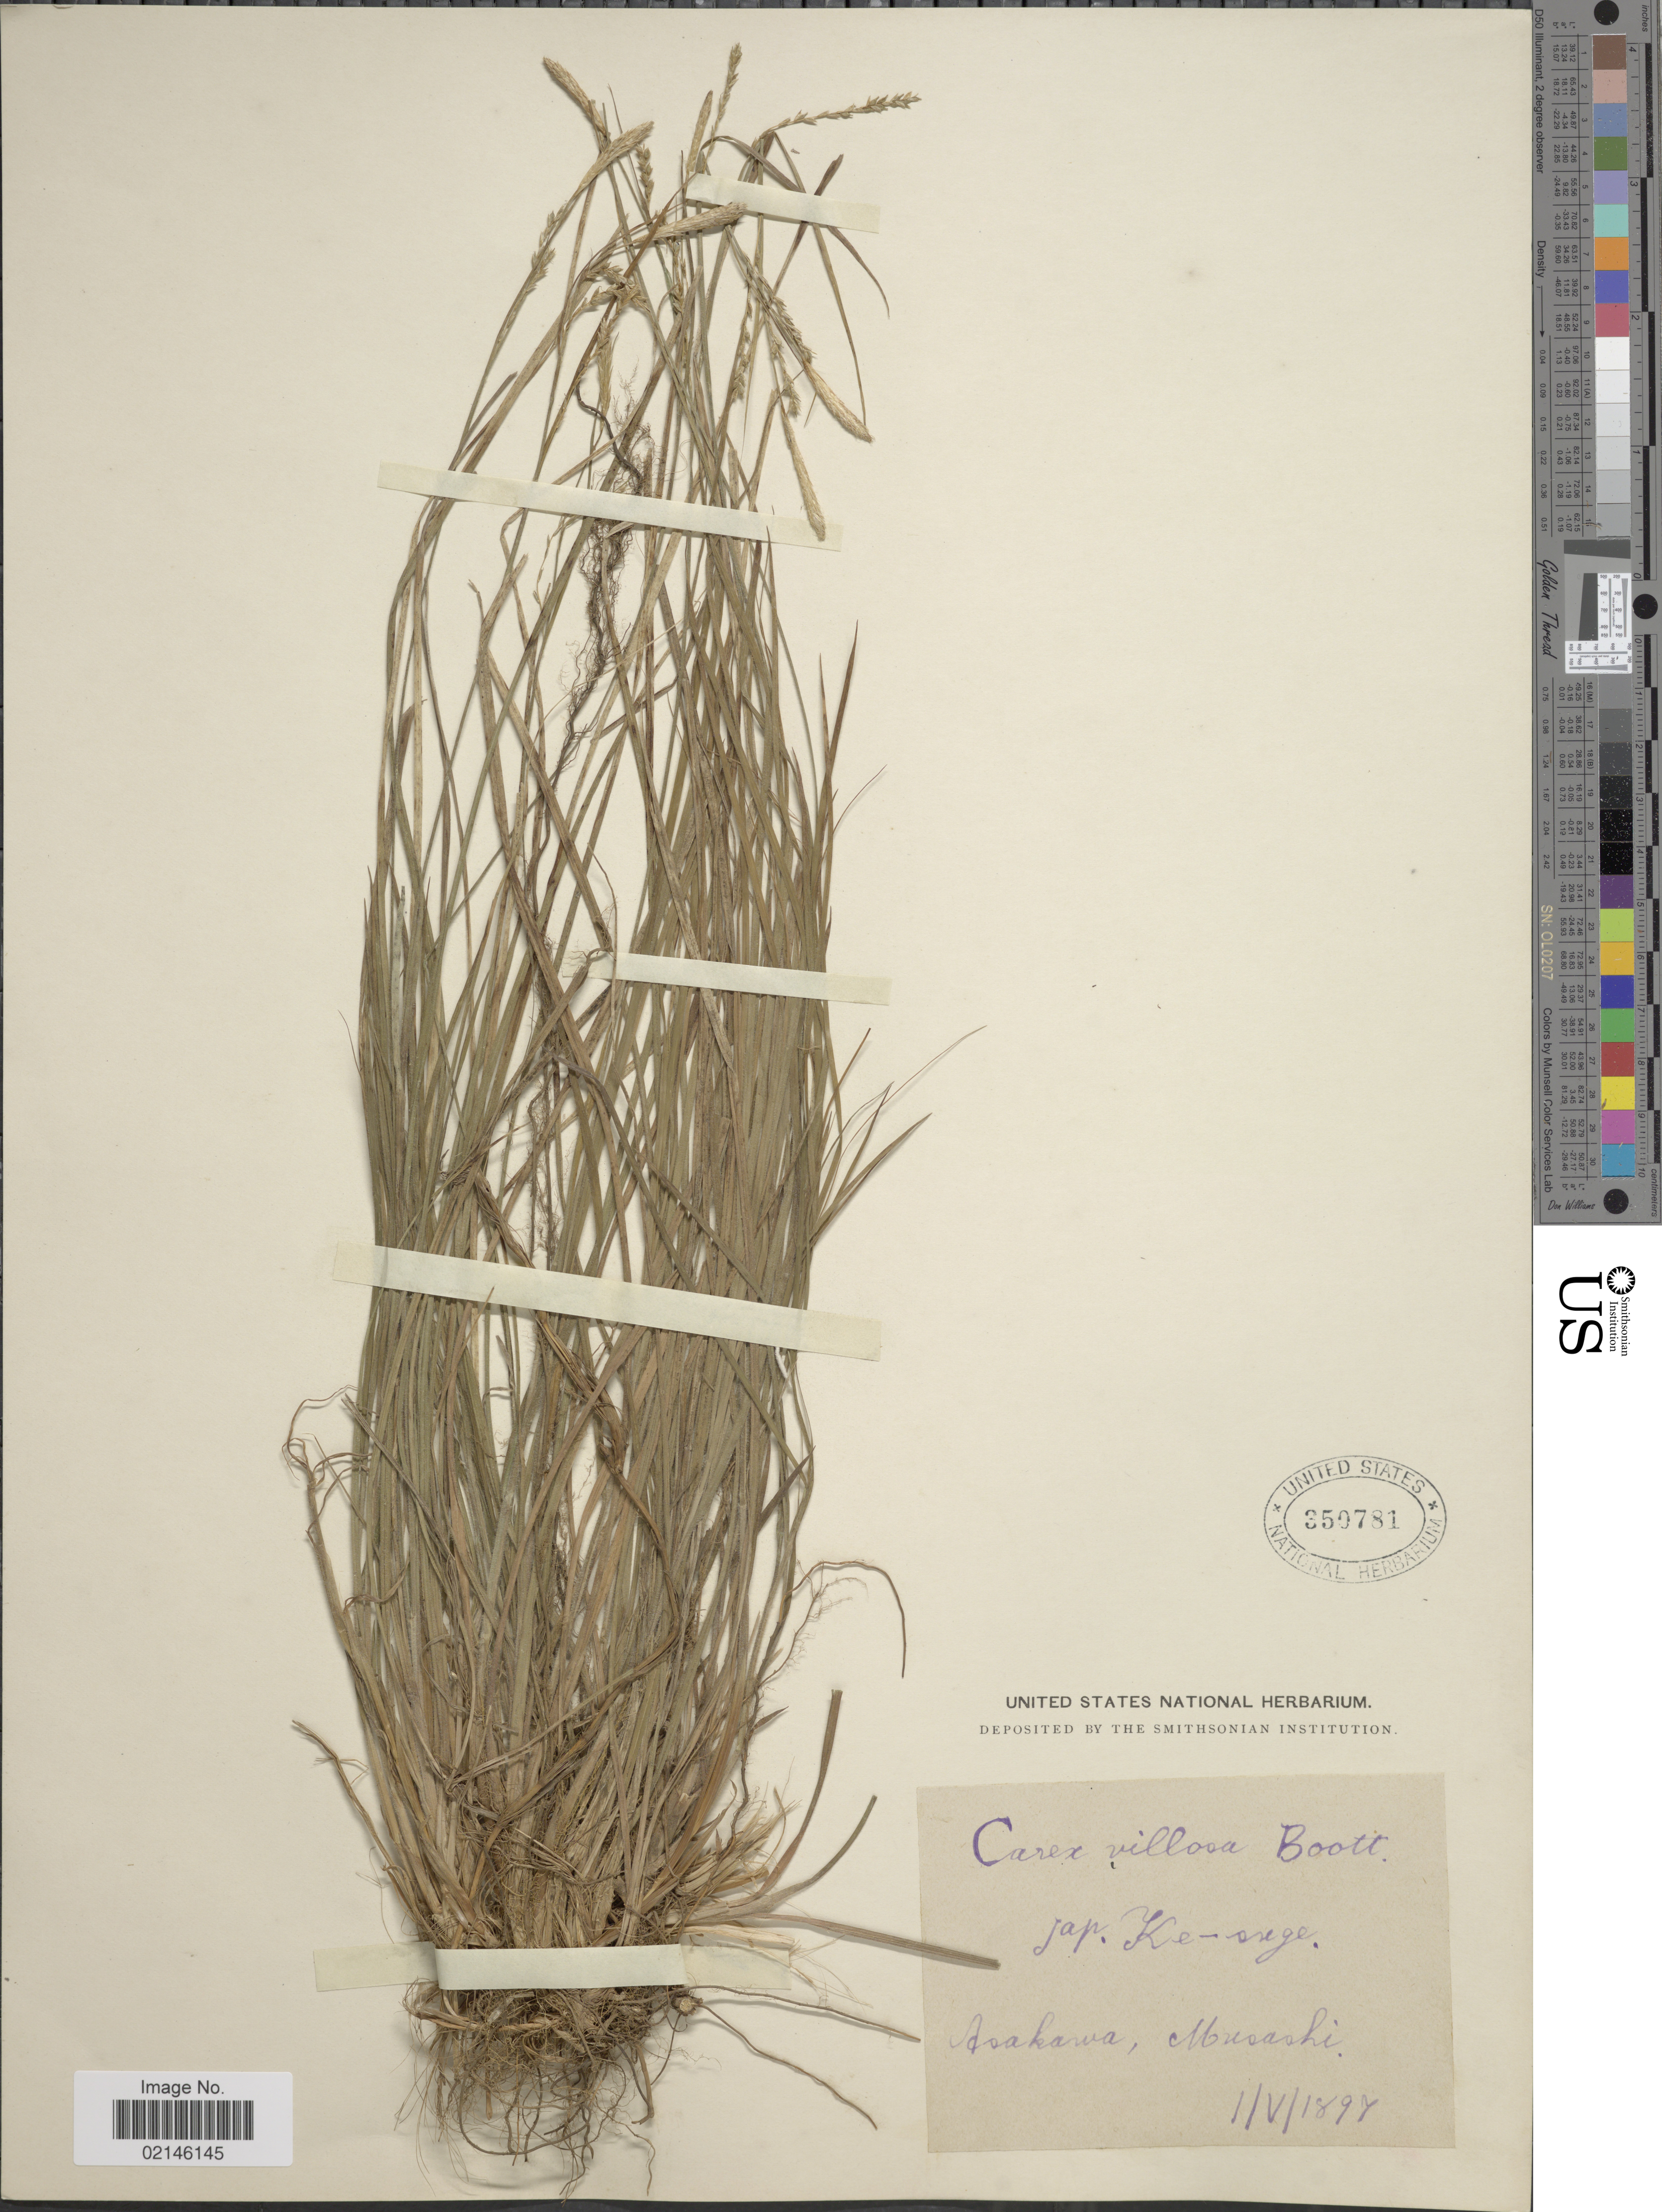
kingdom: Plantae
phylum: Tracheophyta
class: Liliopsida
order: Poales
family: Cyperaceae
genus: Carex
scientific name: Carex sp.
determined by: Strong, Mark T., (BOT), Smithsonian Institution - National Museum of Natural History (UNITED STATES)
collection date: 1897-05-01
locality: Asakawa, Musashi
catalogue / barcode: US 350781